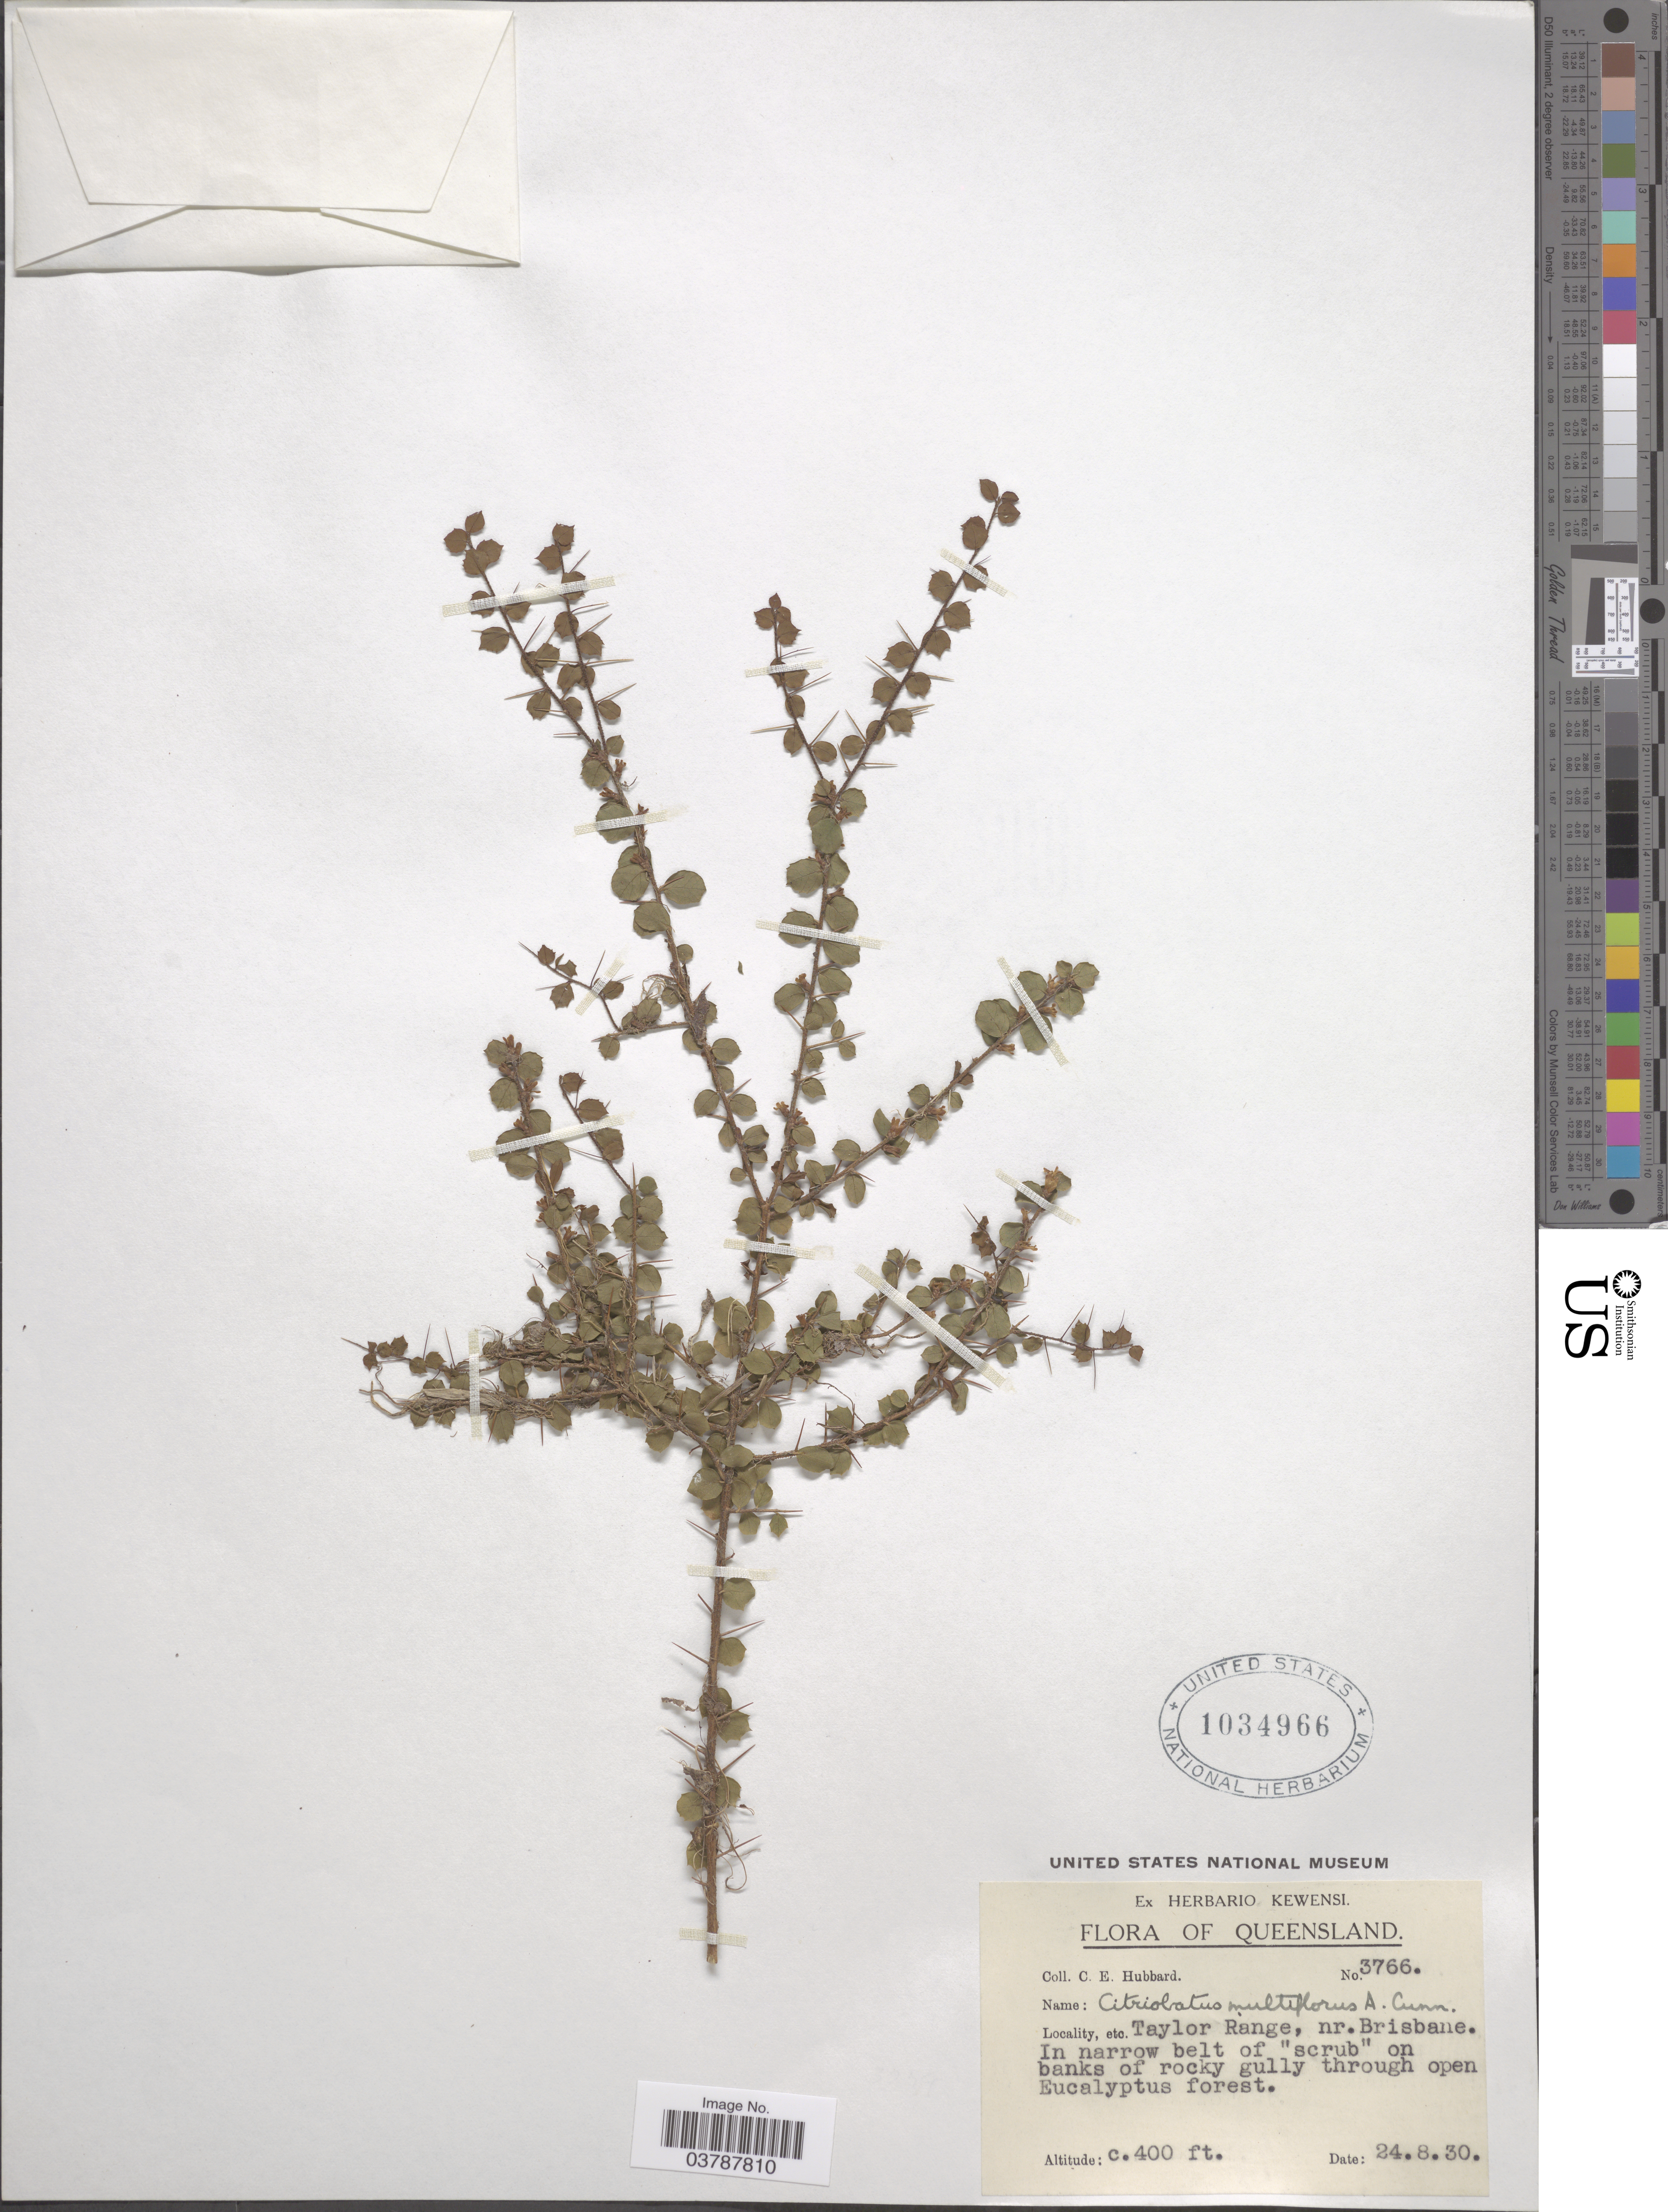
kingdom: Plantae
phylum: Tracheophyta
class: Magnoliopsida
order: Apiales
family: Pittosporaceae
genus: Pittosporum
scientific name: Pittosporum multiflorum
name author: (A. Cunn. ex Benth.) L.W. Cayzer et al.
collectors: C. E. Hubbard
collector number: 3766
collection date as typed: Transcribed d/m/y: 24/8/30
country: Australia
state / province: Queensland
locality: Taylor Range, nr. Brisbane.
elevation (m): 122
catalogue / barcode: US 1034966